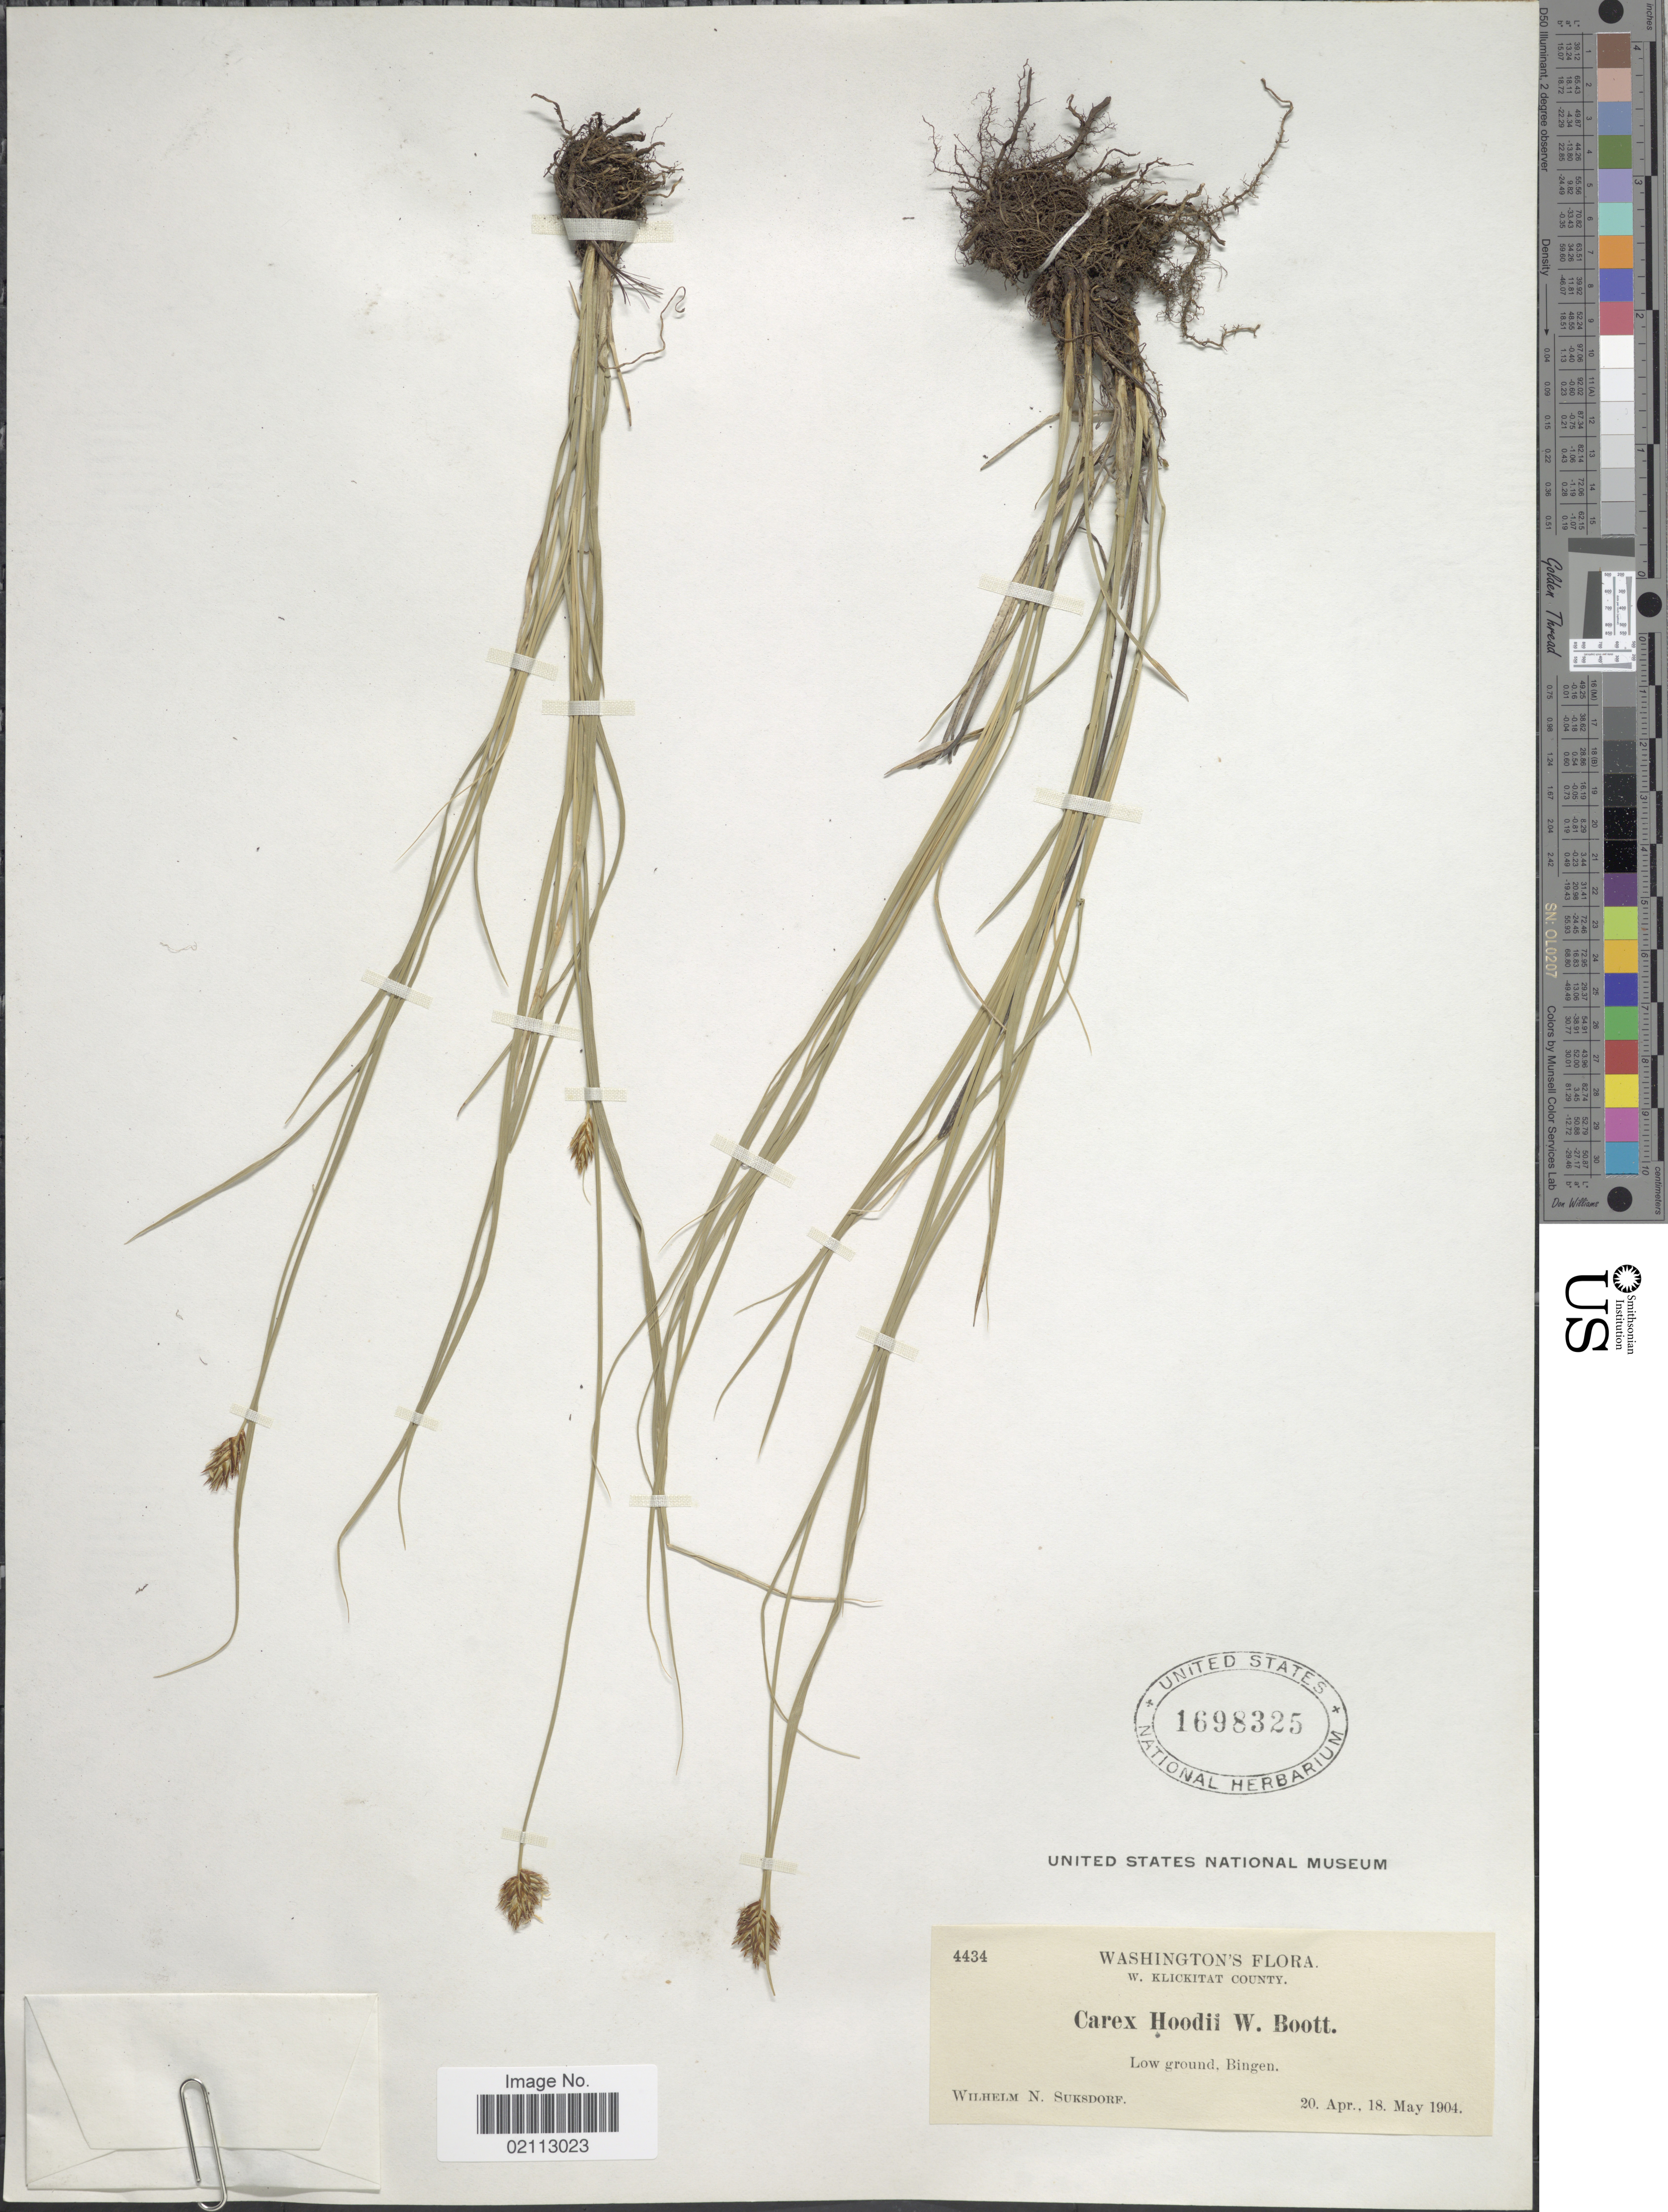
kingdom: Plantae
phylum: Tracheophyta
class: Liliopsida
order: Poales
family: Cyperaceae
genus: Carex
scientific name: Carex hoodii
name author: Boott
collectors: W. N. Suksdorf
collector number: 4434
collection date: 1904-04-20/1904-05-18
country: United States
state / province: Washington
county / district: Klickitat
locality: W. Klickitat County. Low ground. Bingen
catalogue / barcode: US 1698325